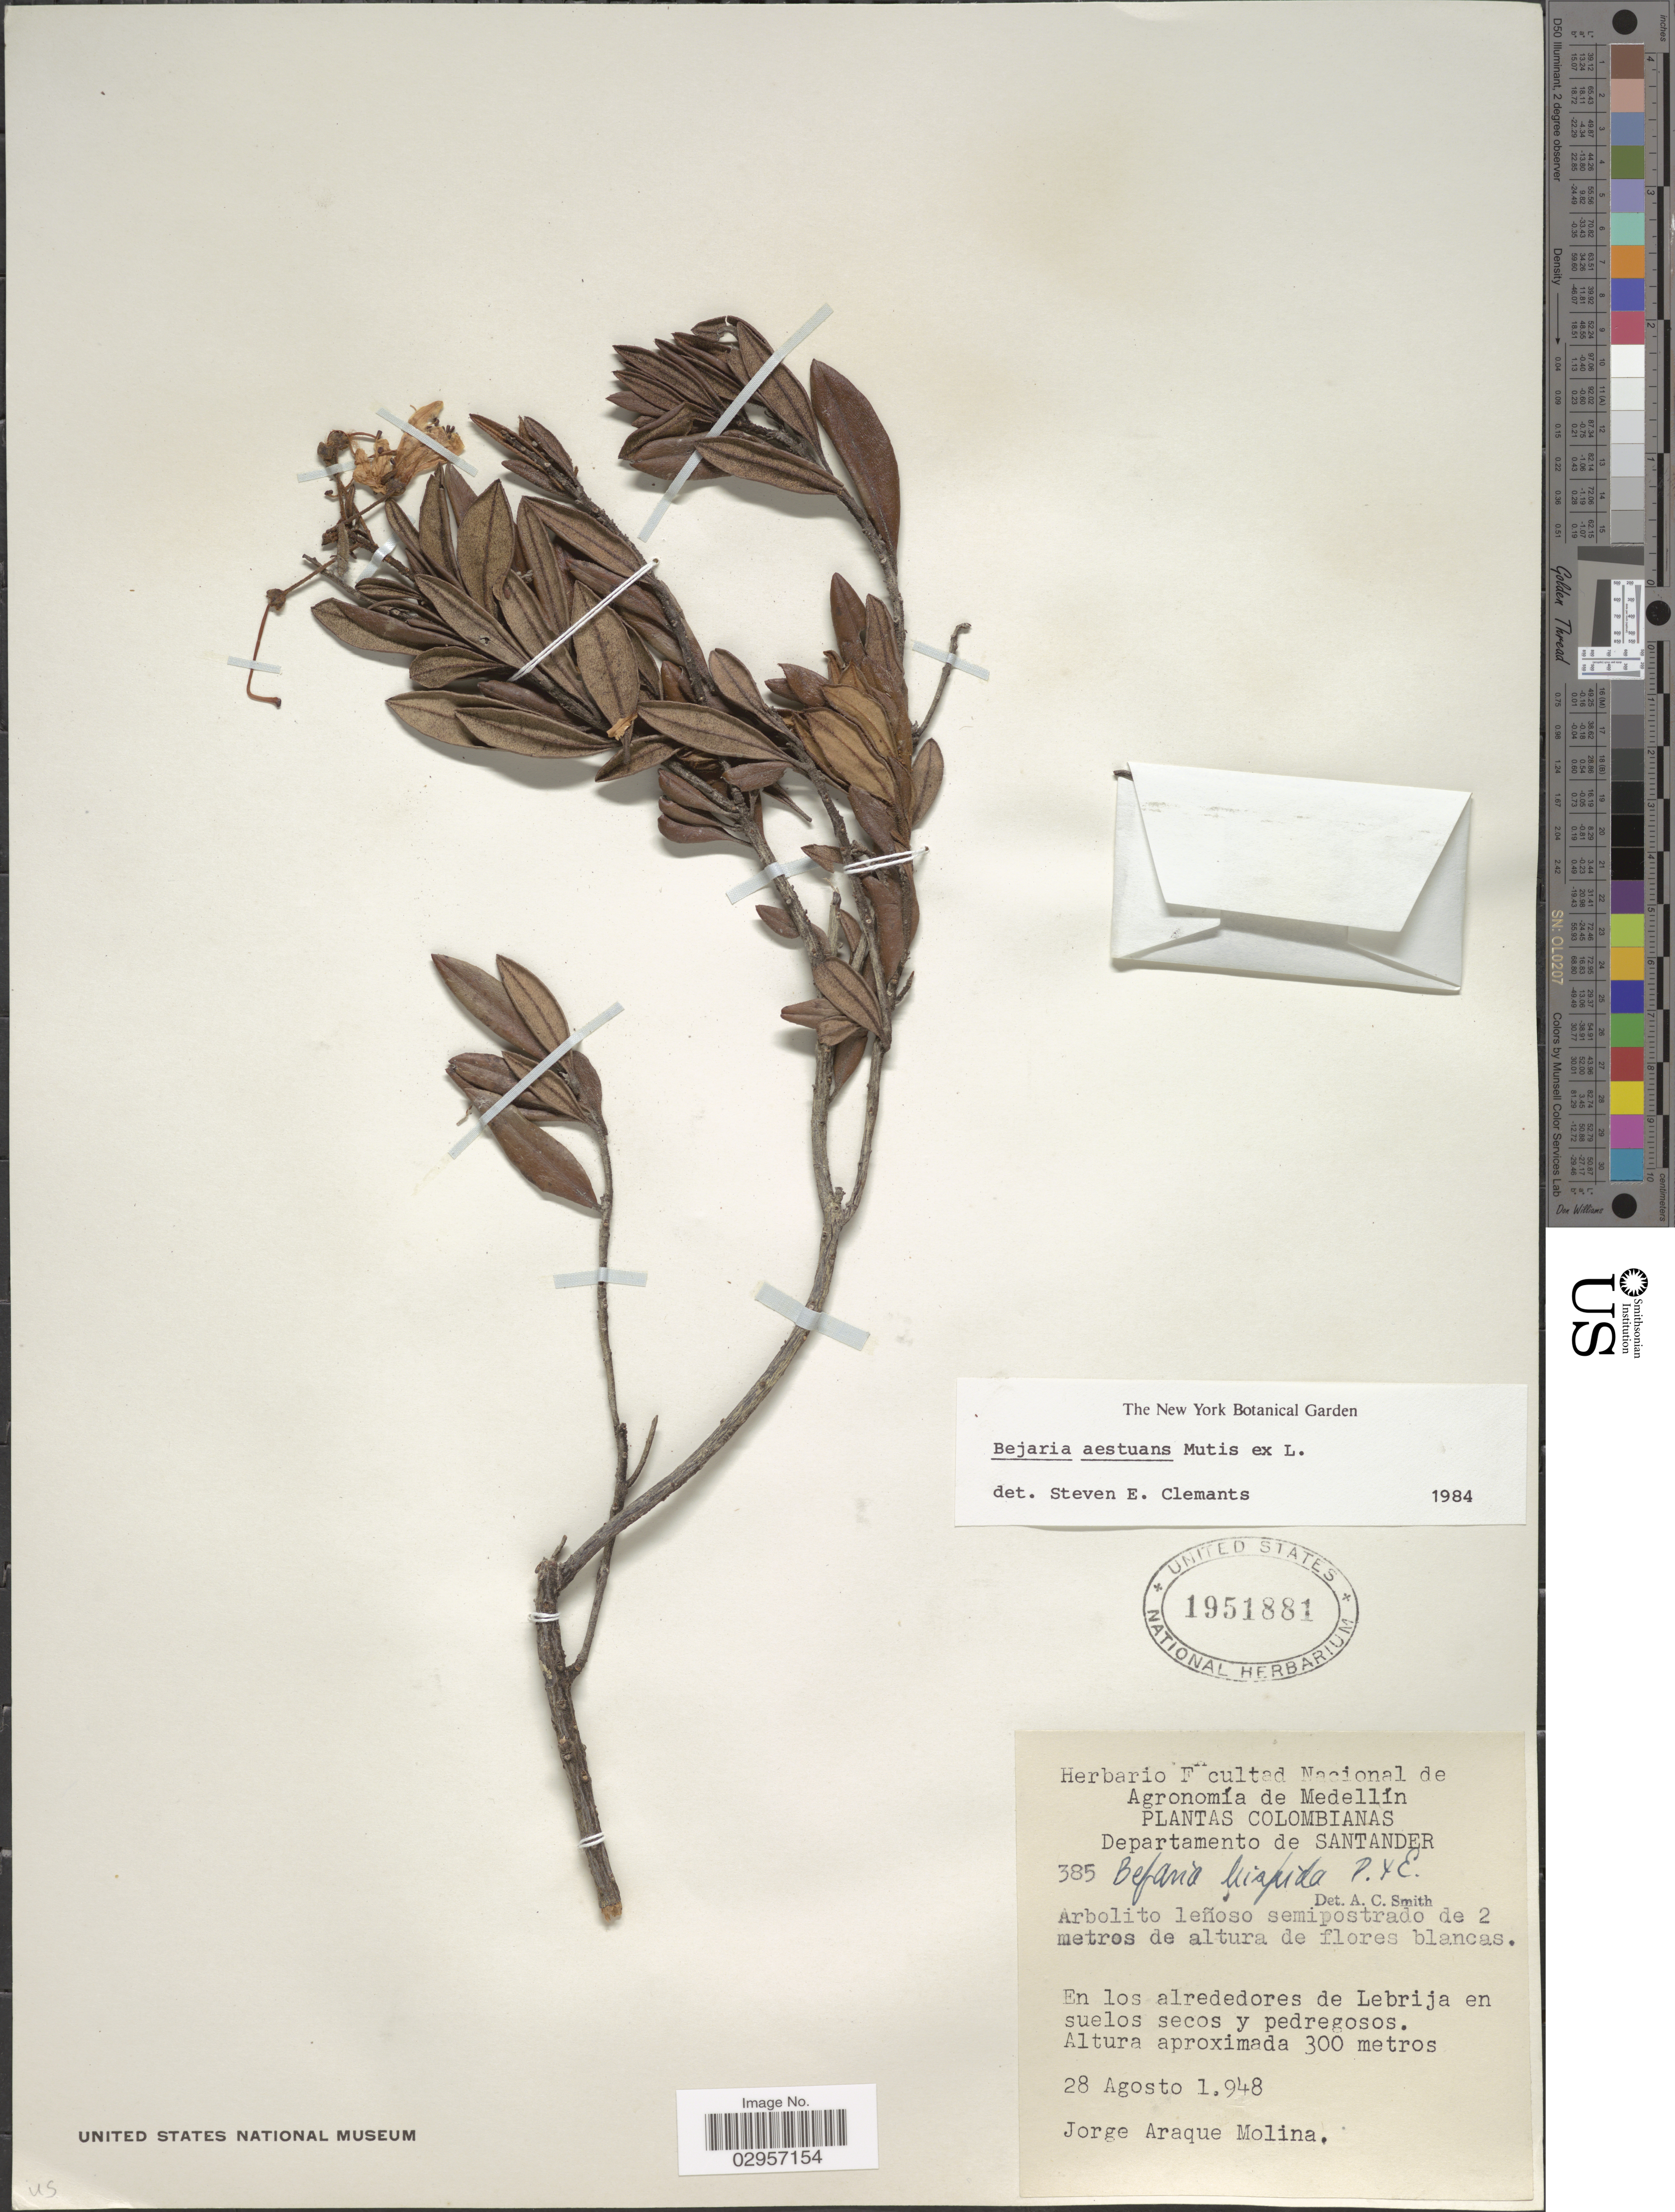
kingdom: Plantae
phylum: Tracheophyta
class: Magnoliopsida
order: Ericales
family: Ericaceae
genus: Befaria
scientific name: Befaria aestuans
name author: Mutis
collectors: J. Araque Molina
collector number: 385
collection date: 1948-08-28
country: Colombia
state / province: Santander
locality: Departamento de Santander. En los alrededores de Lebrija en suelos secos y pedregosos.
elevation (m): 300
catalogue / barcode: US 1951881